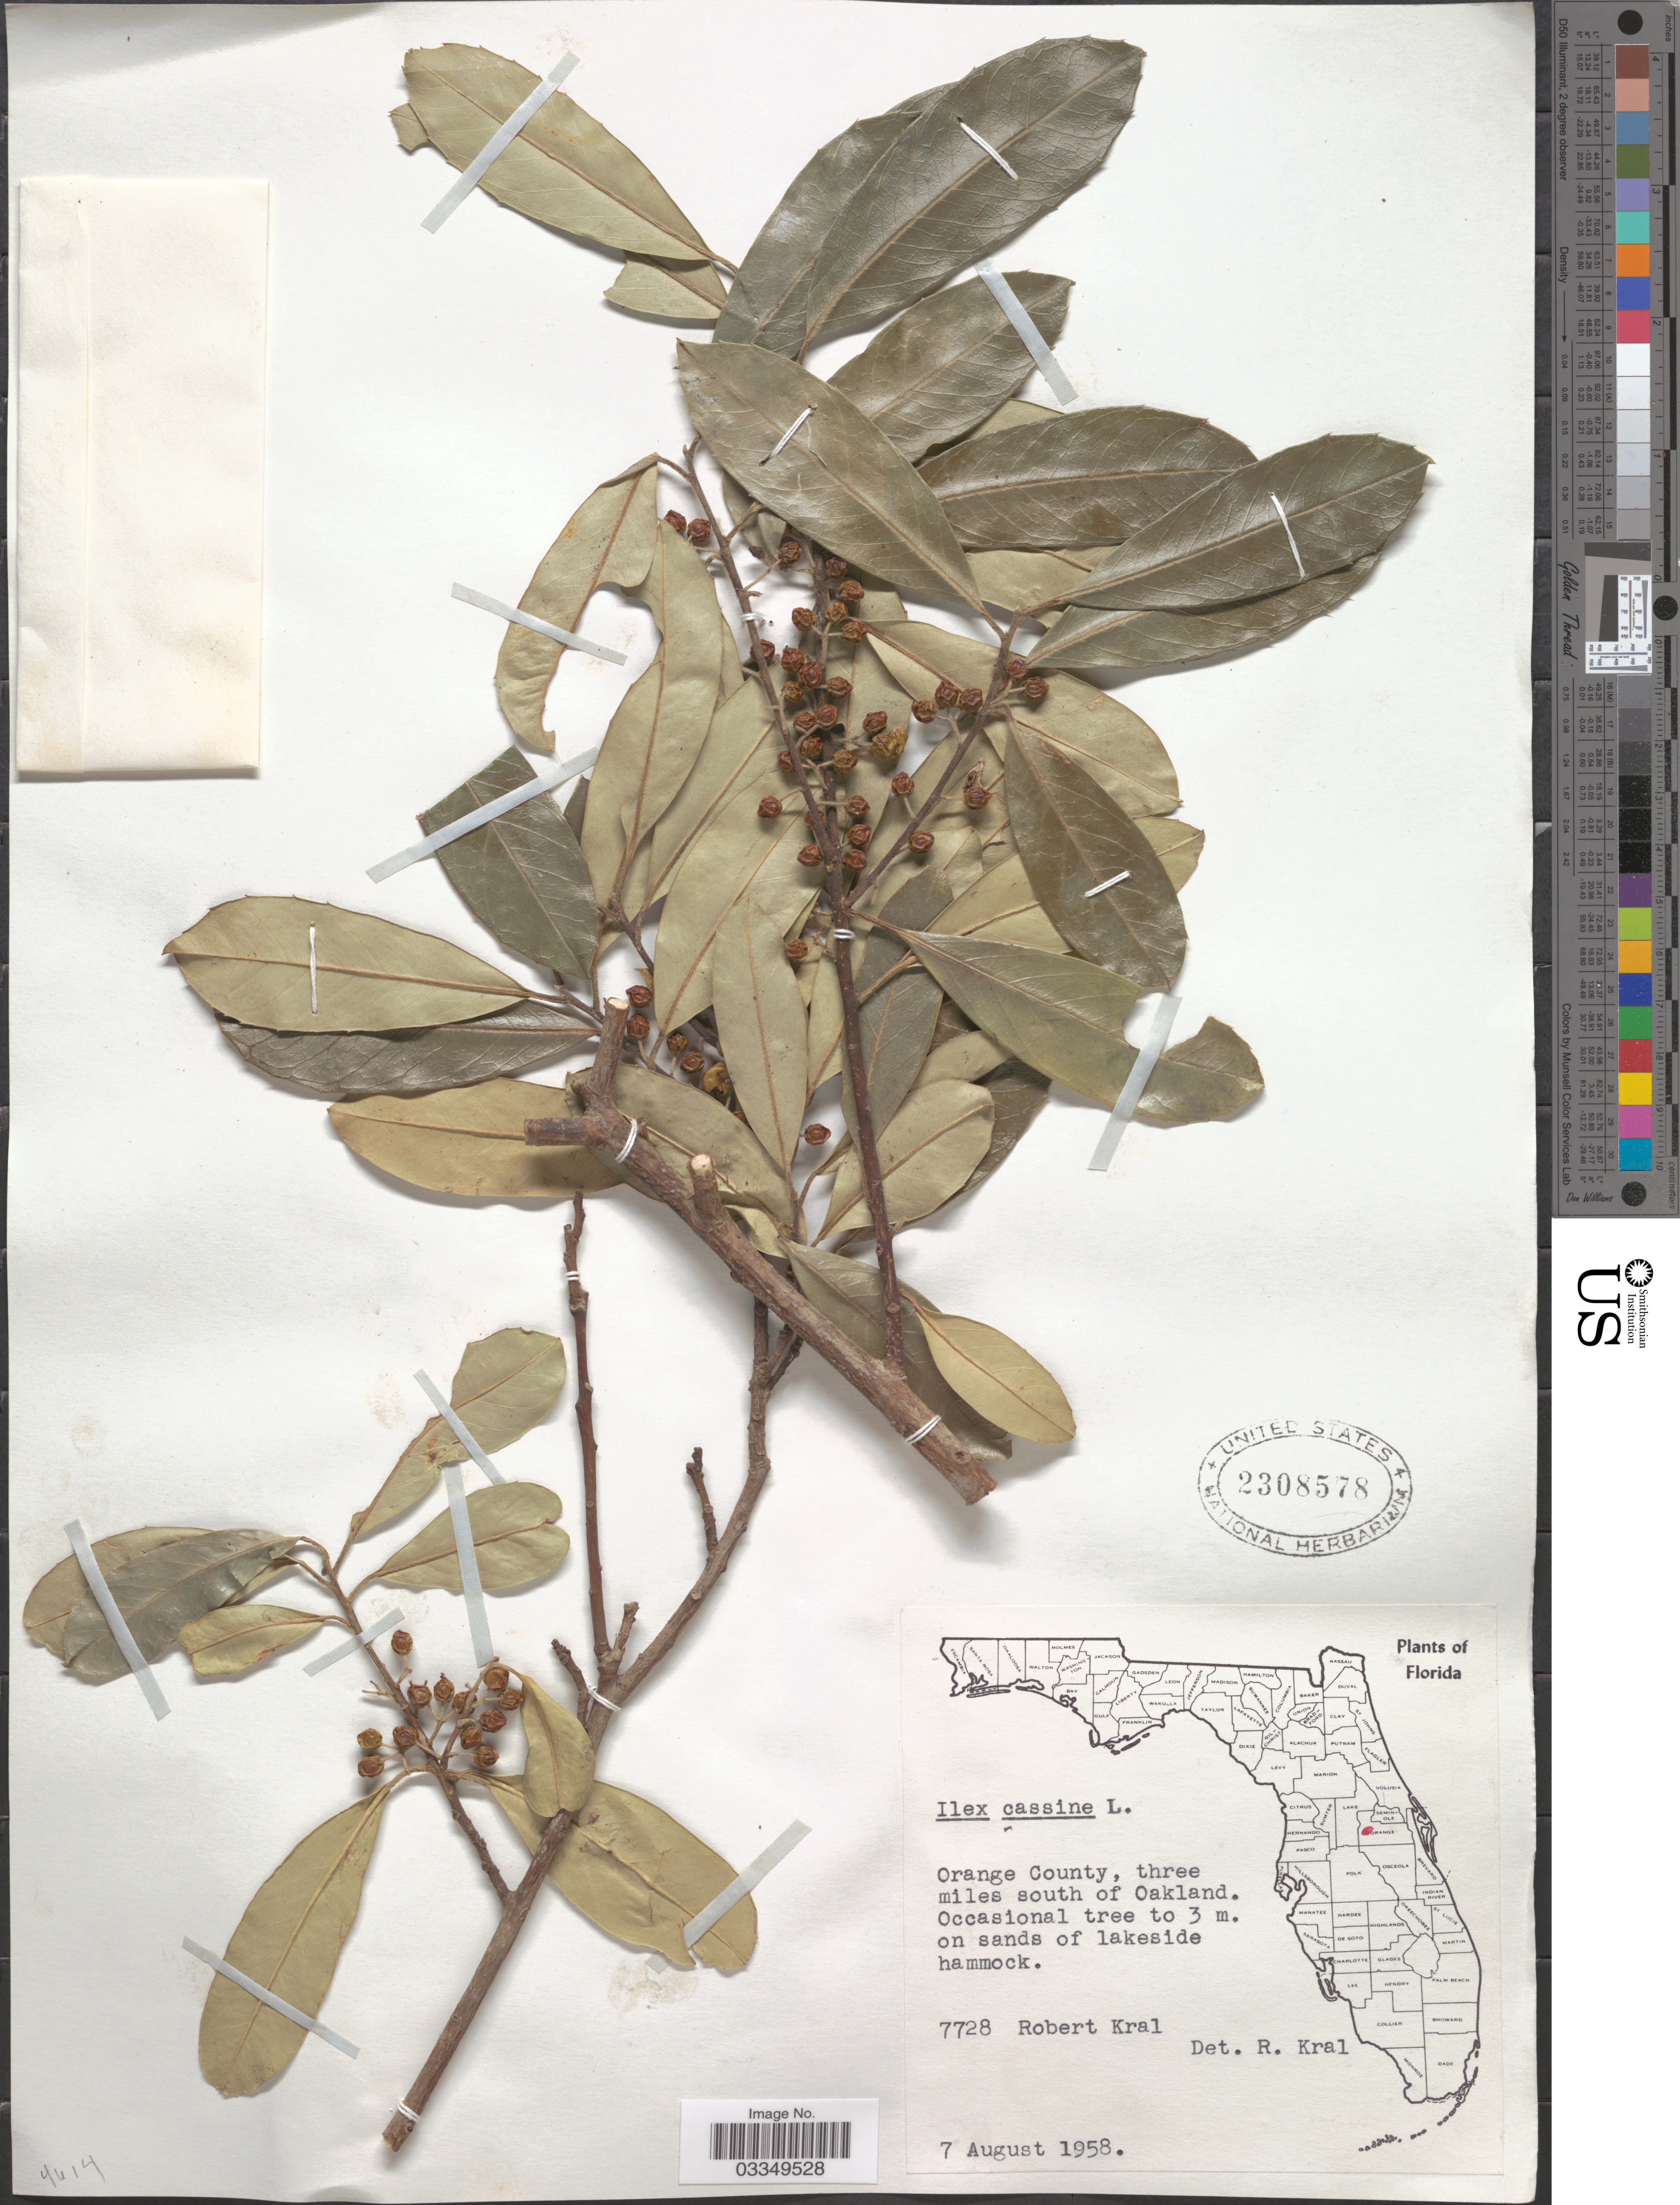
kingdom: Plantae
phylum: Tracheophyta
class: Magnoliopsida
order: Aquifoliales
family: Aquifoliaceae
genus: Ilex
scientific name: Ilex cassine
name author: L.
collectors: R. Kral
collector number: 7728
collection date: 1958-08-07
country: United States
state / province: Florida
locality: Orange County, three miles south of Oakland.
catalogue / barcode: US 2308578